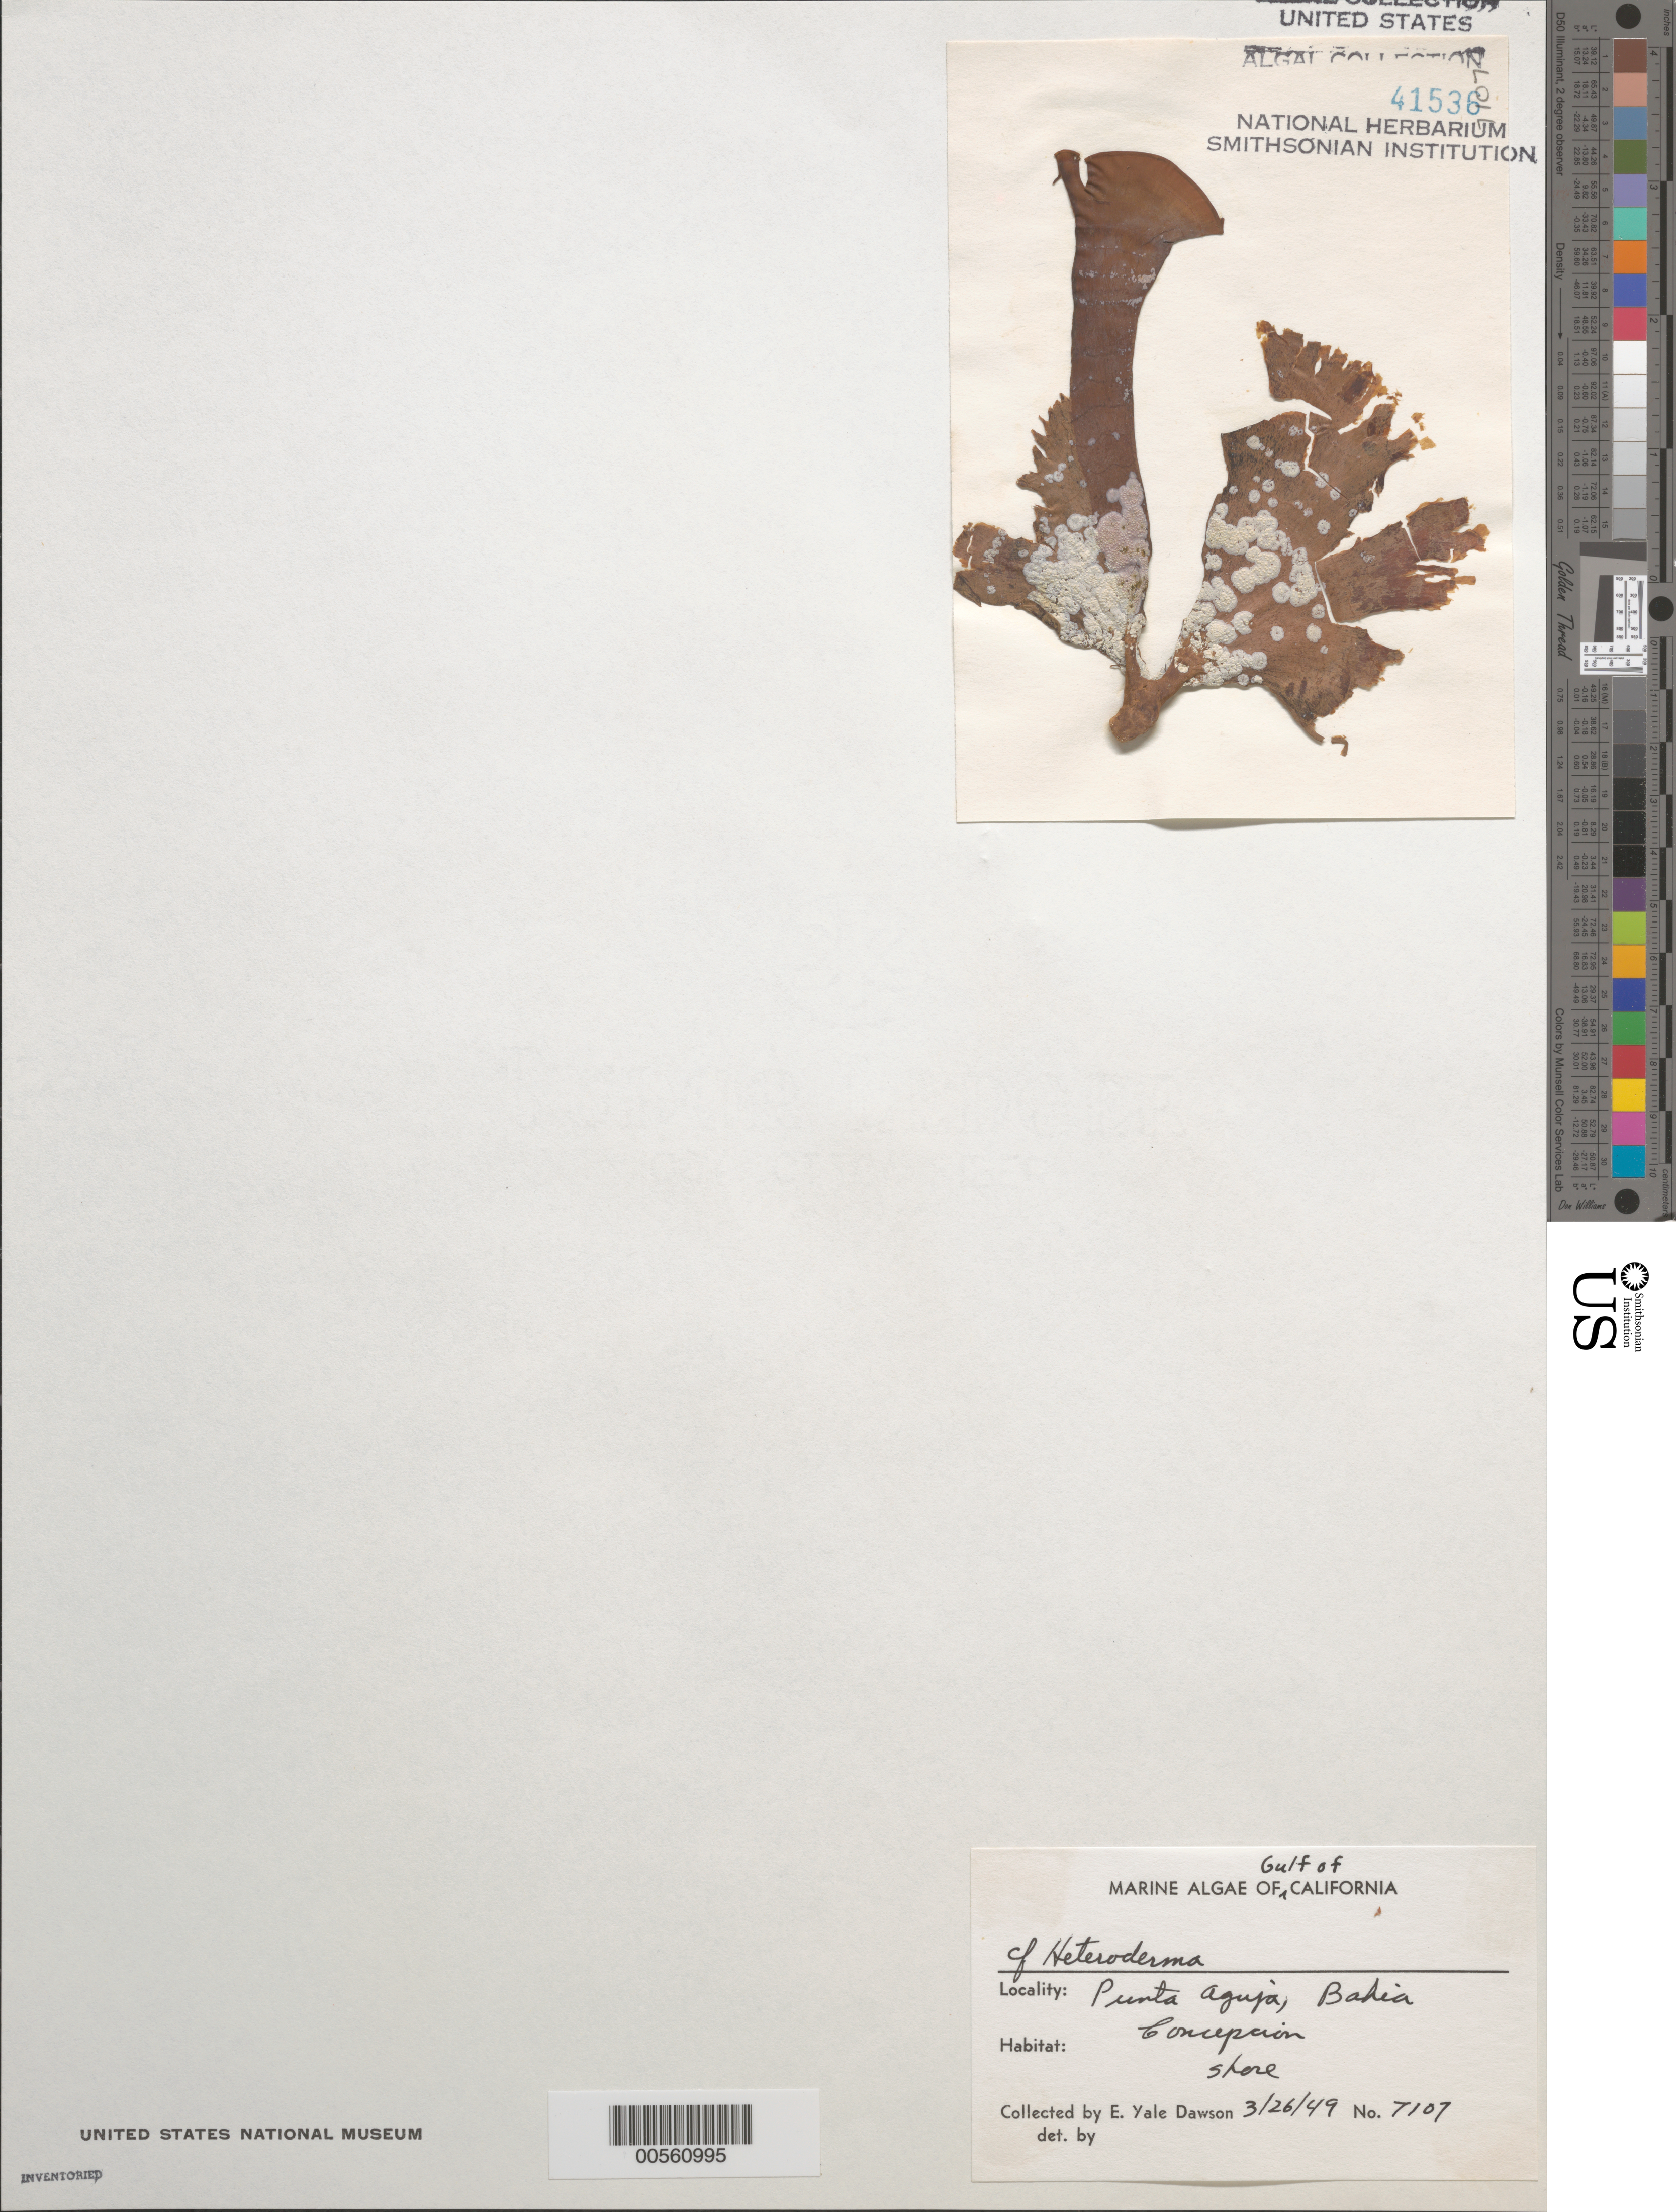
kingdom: Plantae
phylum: Rhodophyta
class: Florideophyceae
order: Corallinales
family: Corallinaceae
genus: Heteroderma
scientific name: Heteroderma sp.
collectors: E. Y. Dawson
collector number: EYD 7107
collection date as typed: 26 Mar 1949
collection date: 1949-03-26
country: Mexico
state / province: Baja California Sur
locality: Punta Aguja, Bahia Concepcion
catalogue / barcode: US 41536